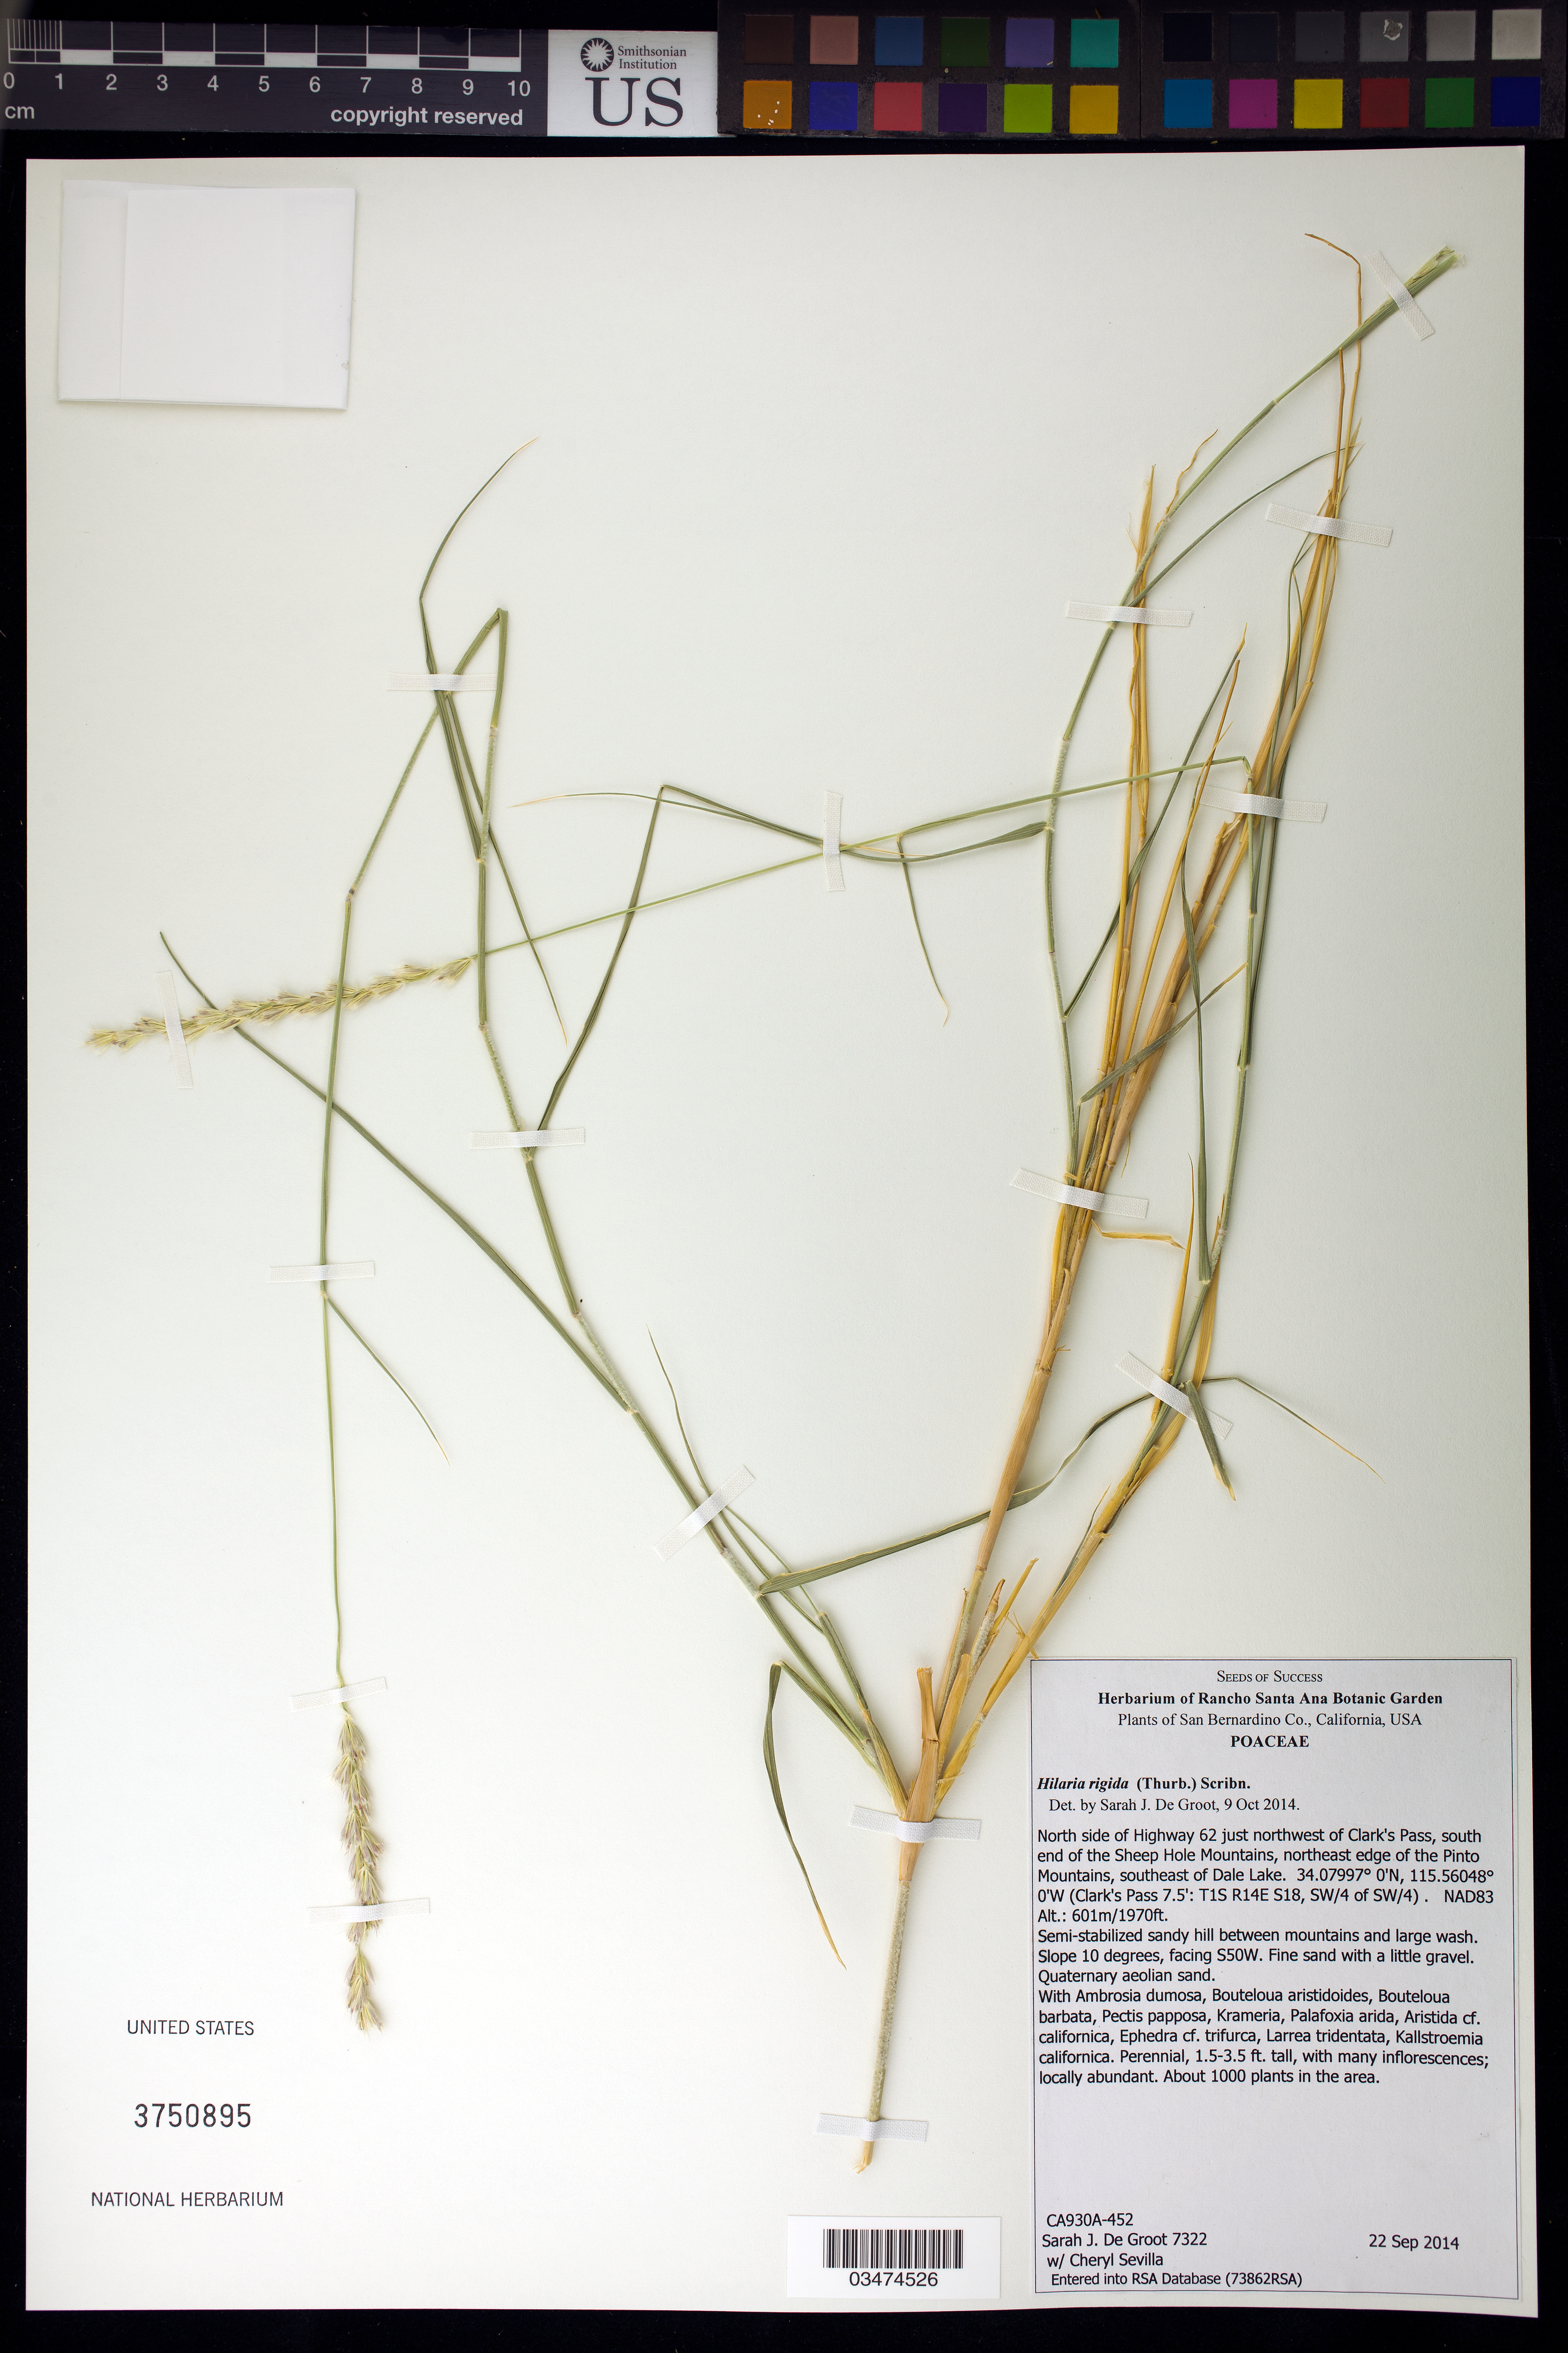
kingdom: Plantae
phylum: Tracheophyta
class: Liliopsida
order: Poales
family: Poaceae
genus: Hilaria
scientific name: Hilaria rigida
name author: (Thurb.) Benth. ex Scribn.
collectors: S. De Groot & C. Sevilla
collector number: CA930A-452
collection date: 2014-09-22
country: United States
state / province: California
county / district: San Bernardino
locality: N side of Hwy 62 NW of Clark's Pass, S end of Sheep Hole Mts, N edge of the Pinto Mts, SE of Dale Lake.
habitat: Fine sand with little gravel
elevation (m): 601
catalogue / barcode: US 3750895